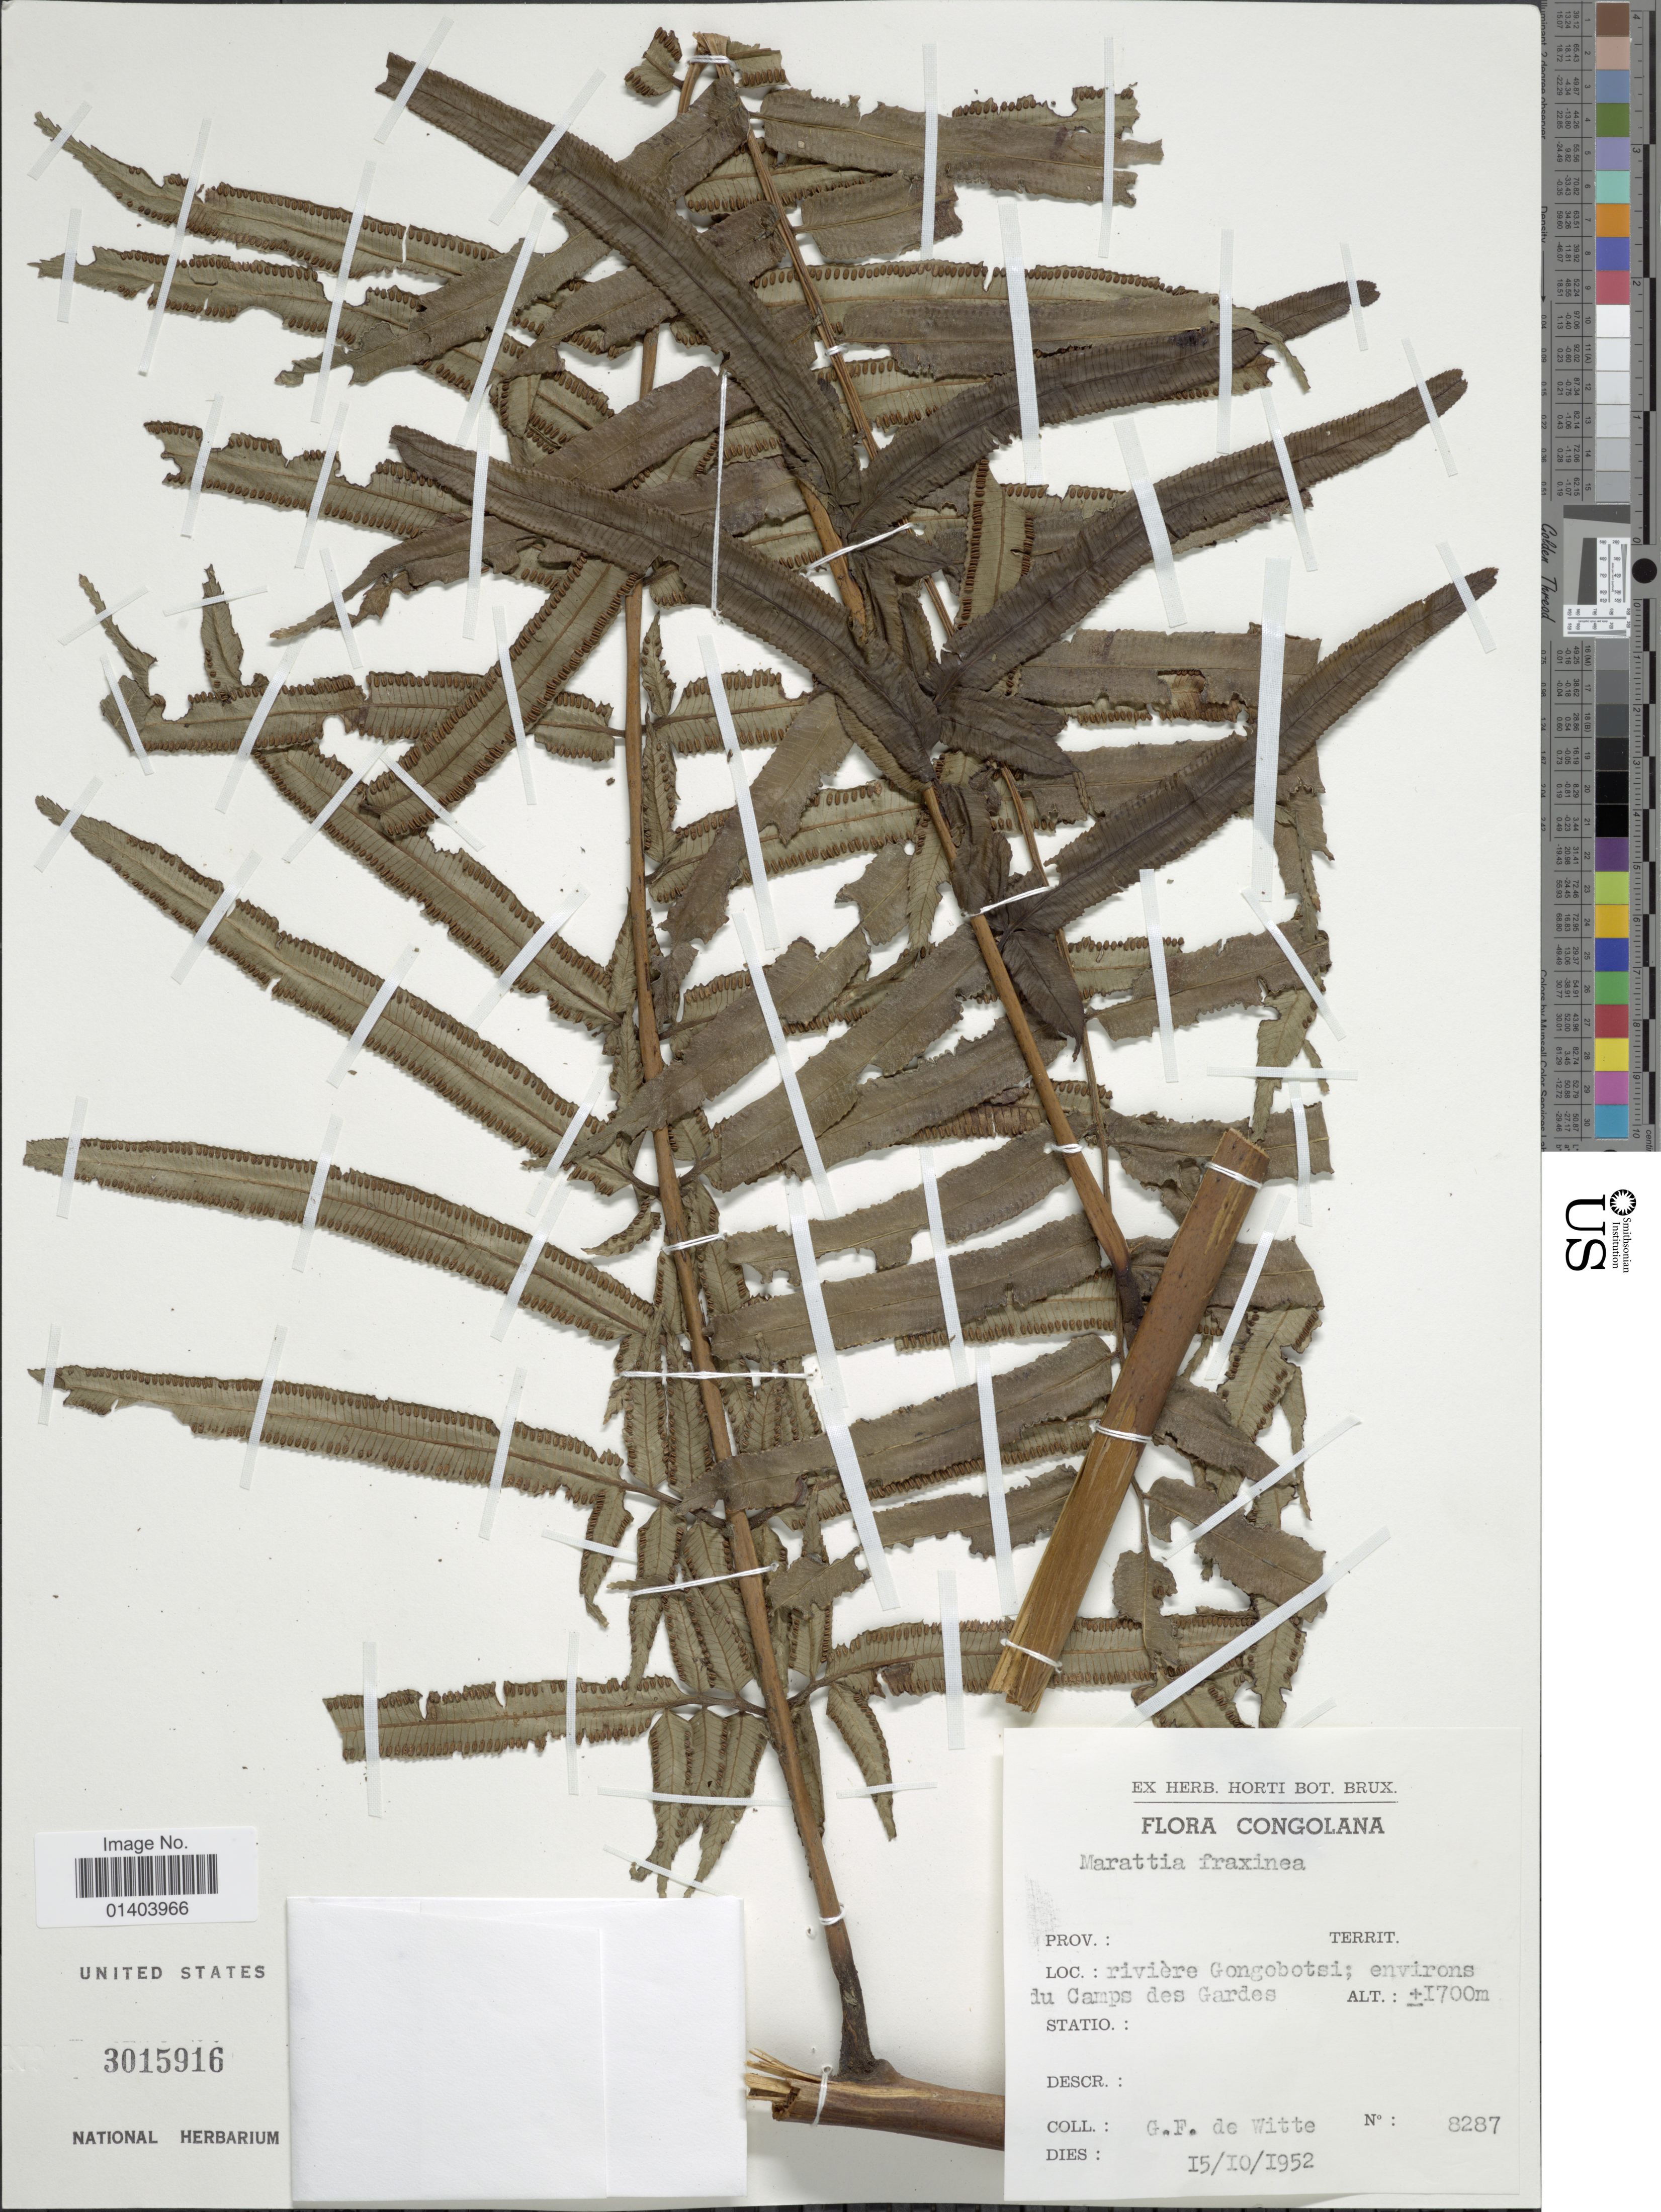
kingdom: Plantae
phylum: Tracheophyta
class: Polypodiopsida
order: Marattiales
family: Marattiaceae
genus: Ptisana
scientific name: Ptisana fraxinea var. fraxinea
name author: (Sm.) Murdock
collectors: G. F. Witte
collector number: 8287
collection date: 1952-10-15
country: Congo, Democratic Republic of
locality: Riviere Gongobotsi; environs du Camps des Gardes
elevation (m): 1700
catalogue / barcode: US 3015916